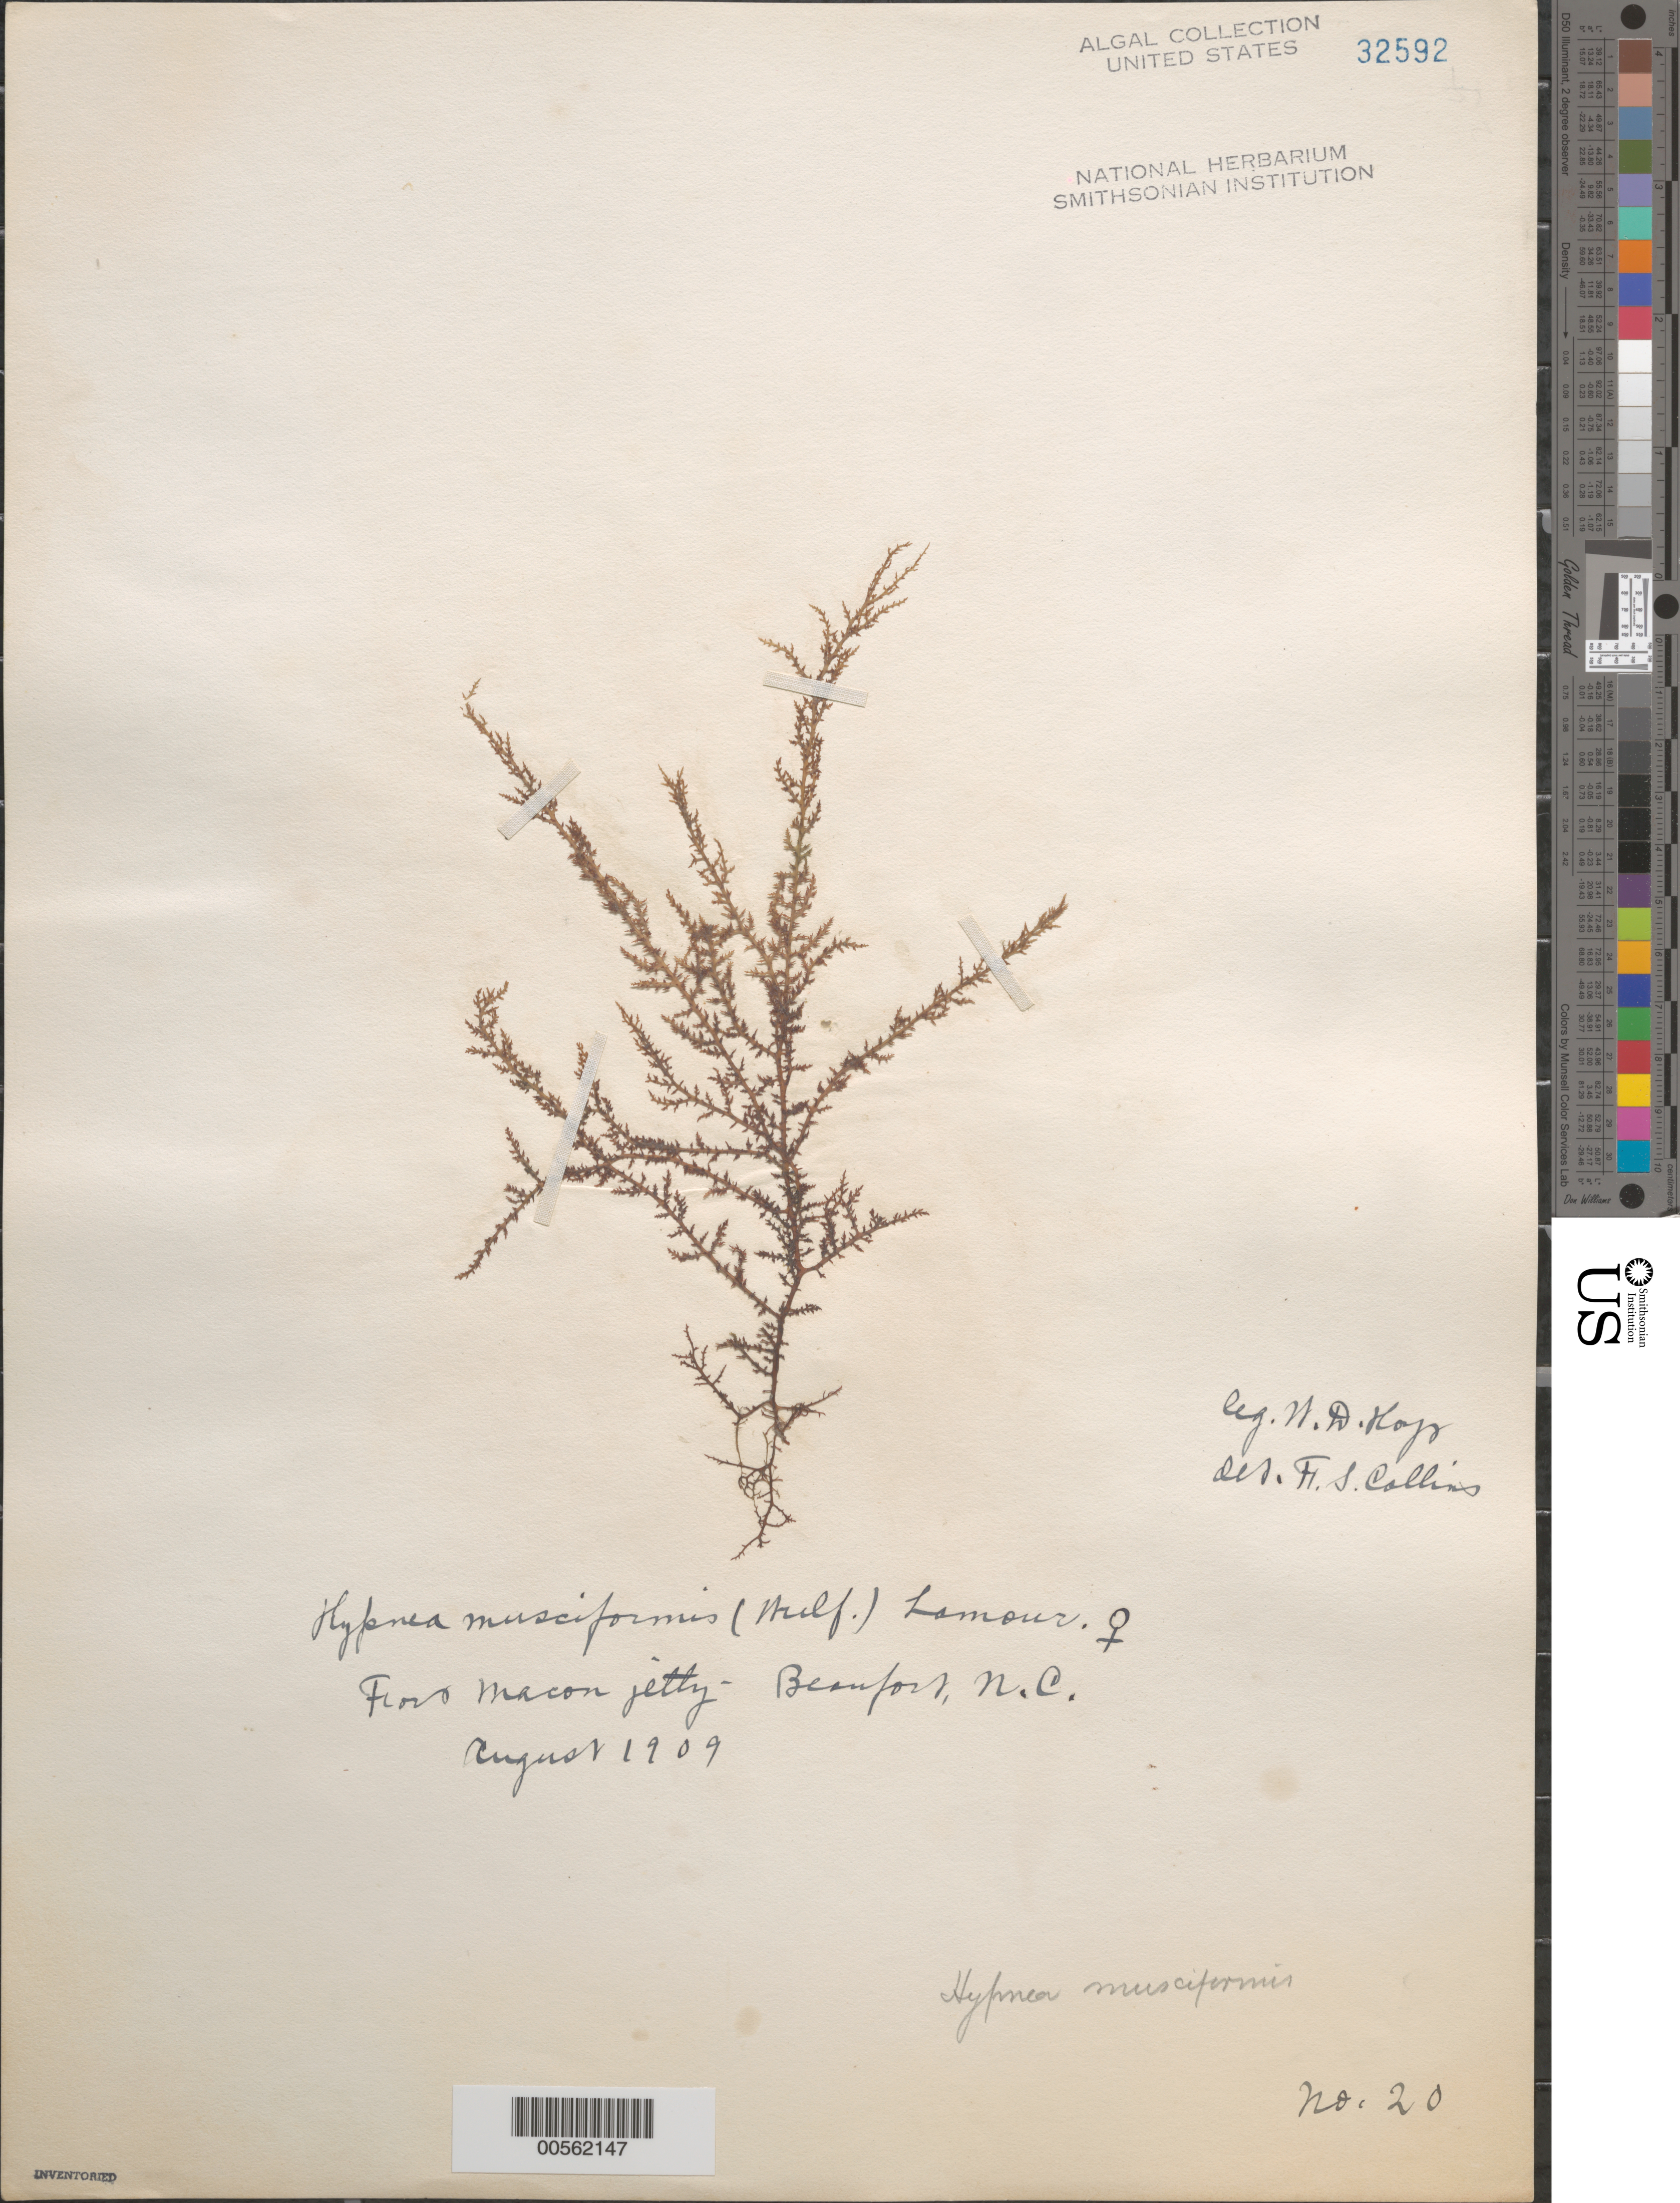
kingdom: Plantae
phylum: Rhodophyta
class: Florideophyceae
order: Gigartinales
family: Cystocloniaceae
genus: Hypnea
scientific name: Hypnea musciformis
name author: (Wulfen) J.V.Lamouroux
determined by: Collins, Frank S.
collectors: W. D. Hoyt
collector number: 20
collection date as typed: Aug 1909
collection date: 1909-08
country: United States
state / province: North Carolina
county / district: Carteret County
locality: Beaufort, Fort Macon jetty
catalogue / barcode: US 32592